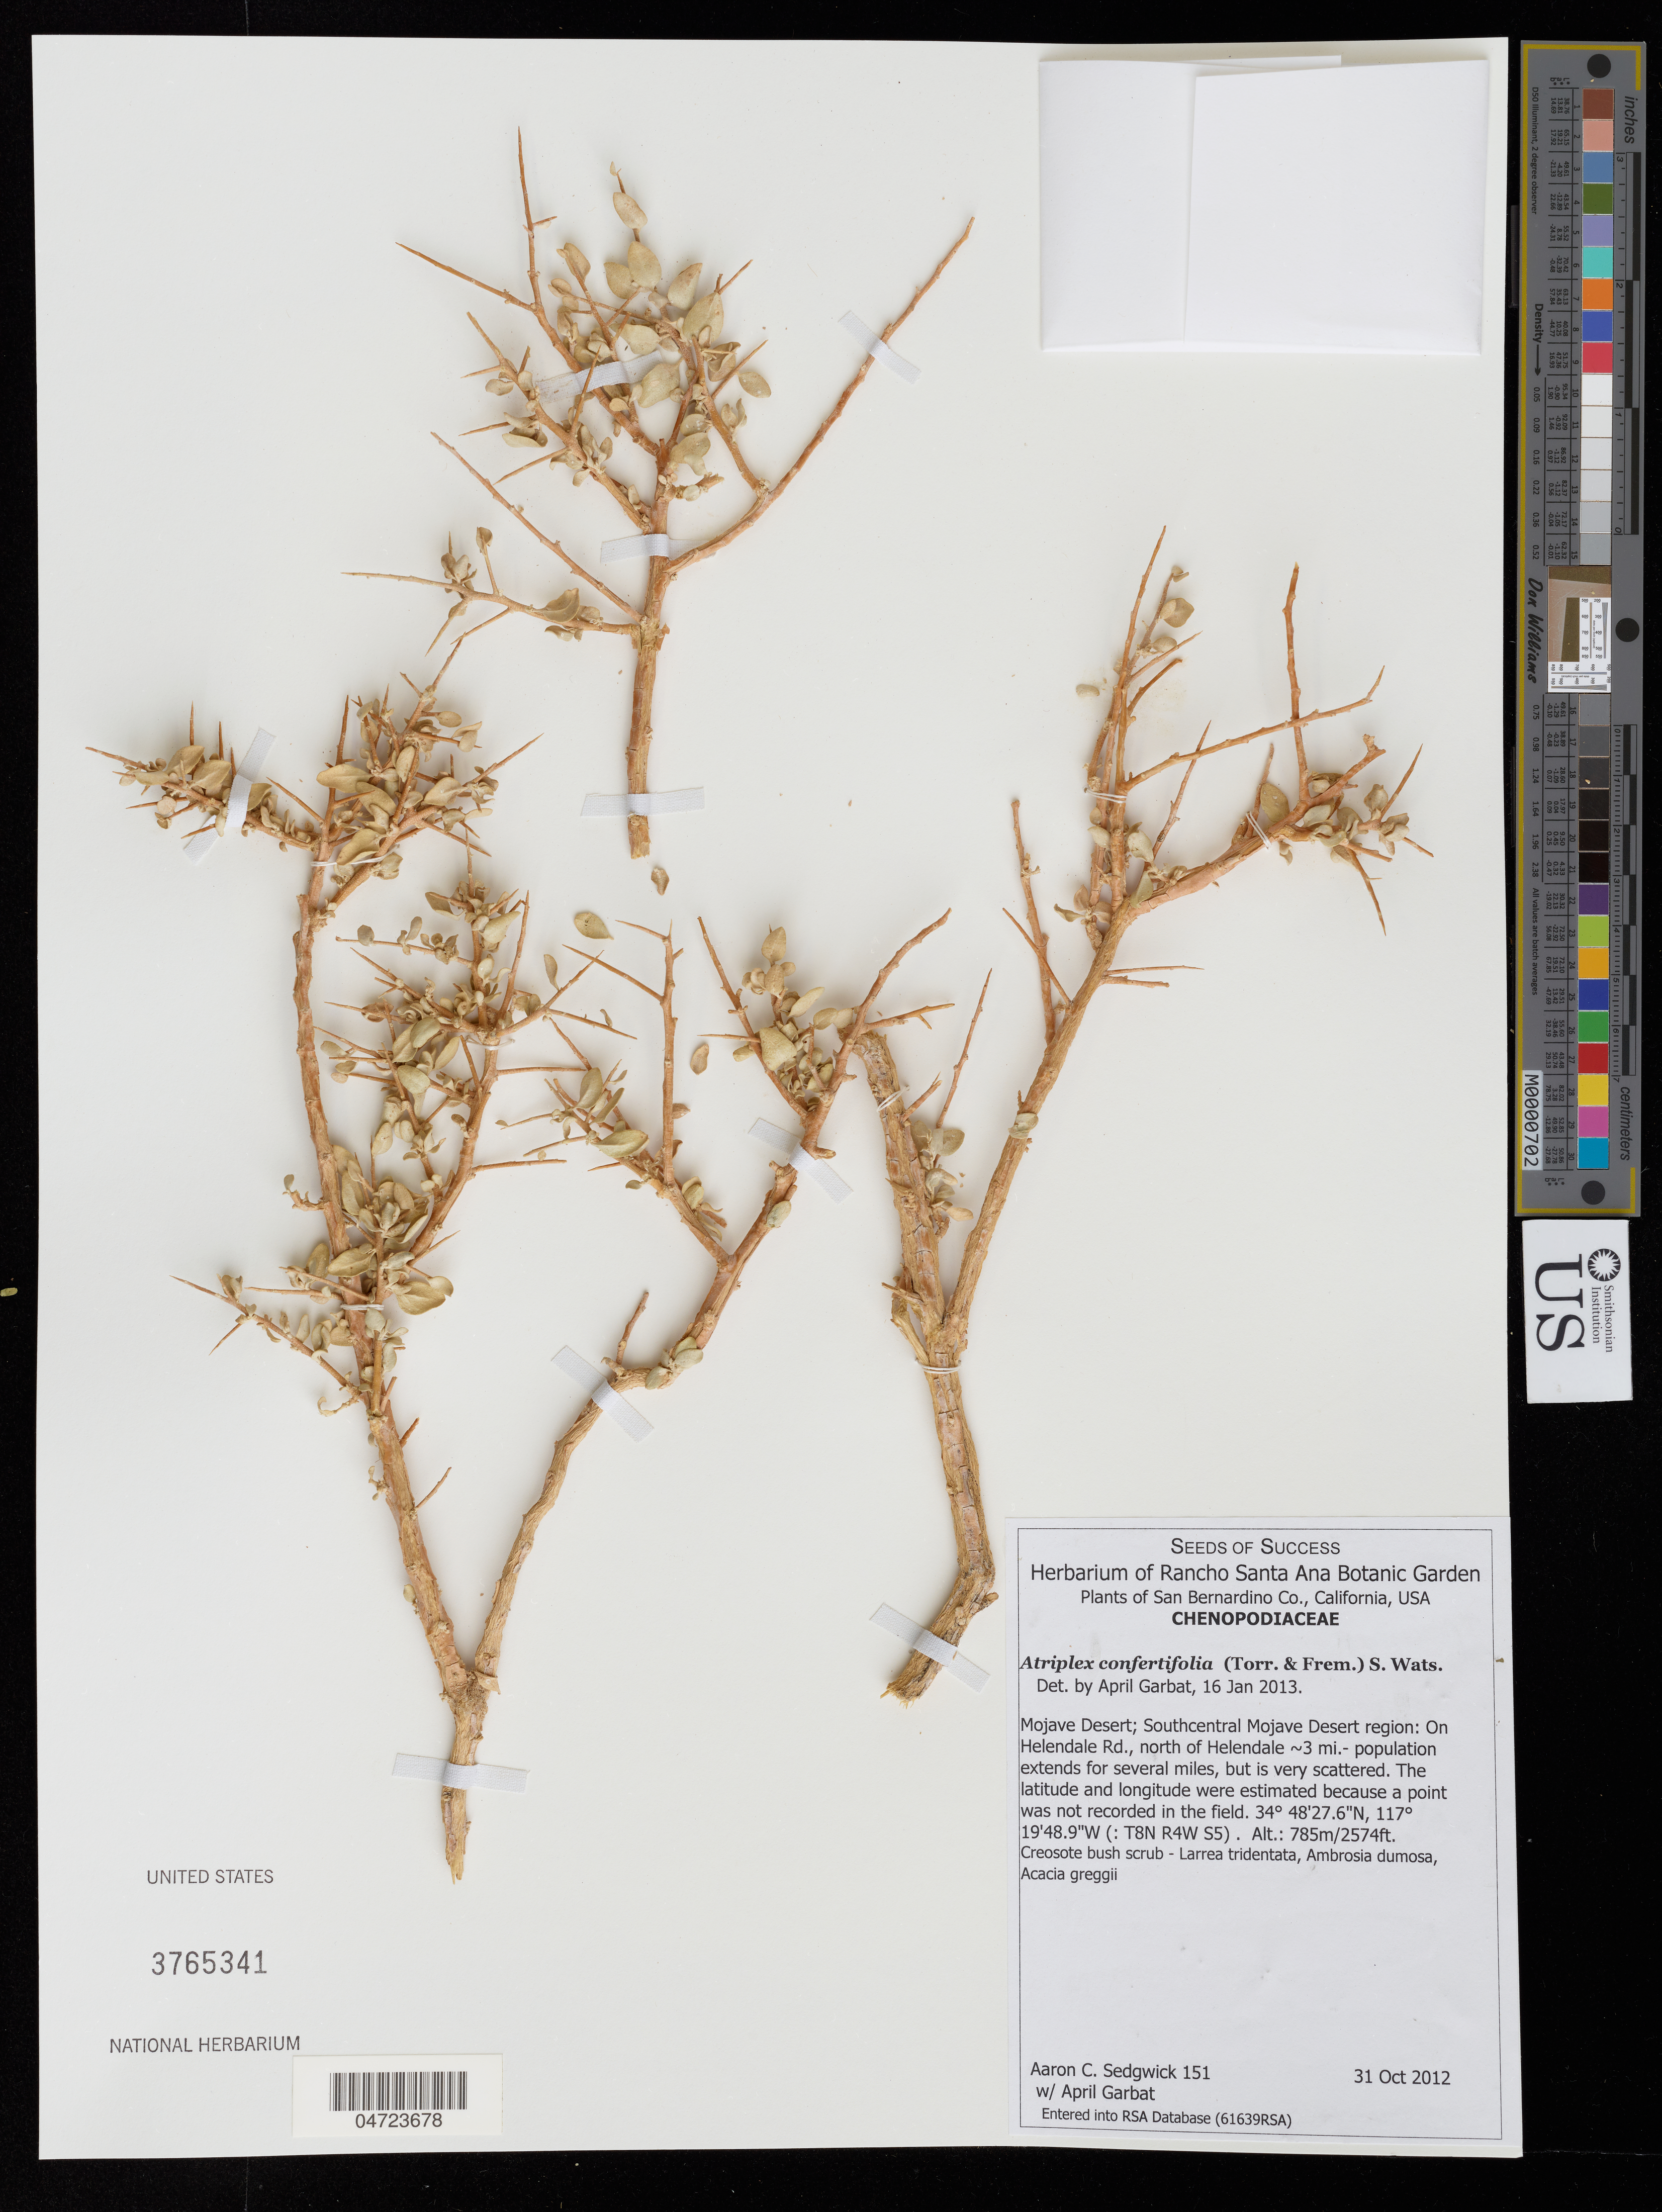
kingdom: Plantae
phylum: Tracheophyta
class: Magnoliopsida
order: Caryophyllales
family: Amaranthaceae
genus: Atriplex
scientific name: Atriplex confertifolia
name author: (Torr. & Frém.) S. Watson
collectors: A. Sedgwick & A. Garbat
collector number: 151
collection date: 2012-10-31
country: United States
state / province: California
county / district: San Bernardino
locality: San Bernardino Co. Mojave Desert; Southcentral Mojave Desert region: On Helendale Rd., north of Helendale ~3 mi. - population extends for several miles, but is very scattered.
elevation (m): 785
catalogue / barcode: US 3765341